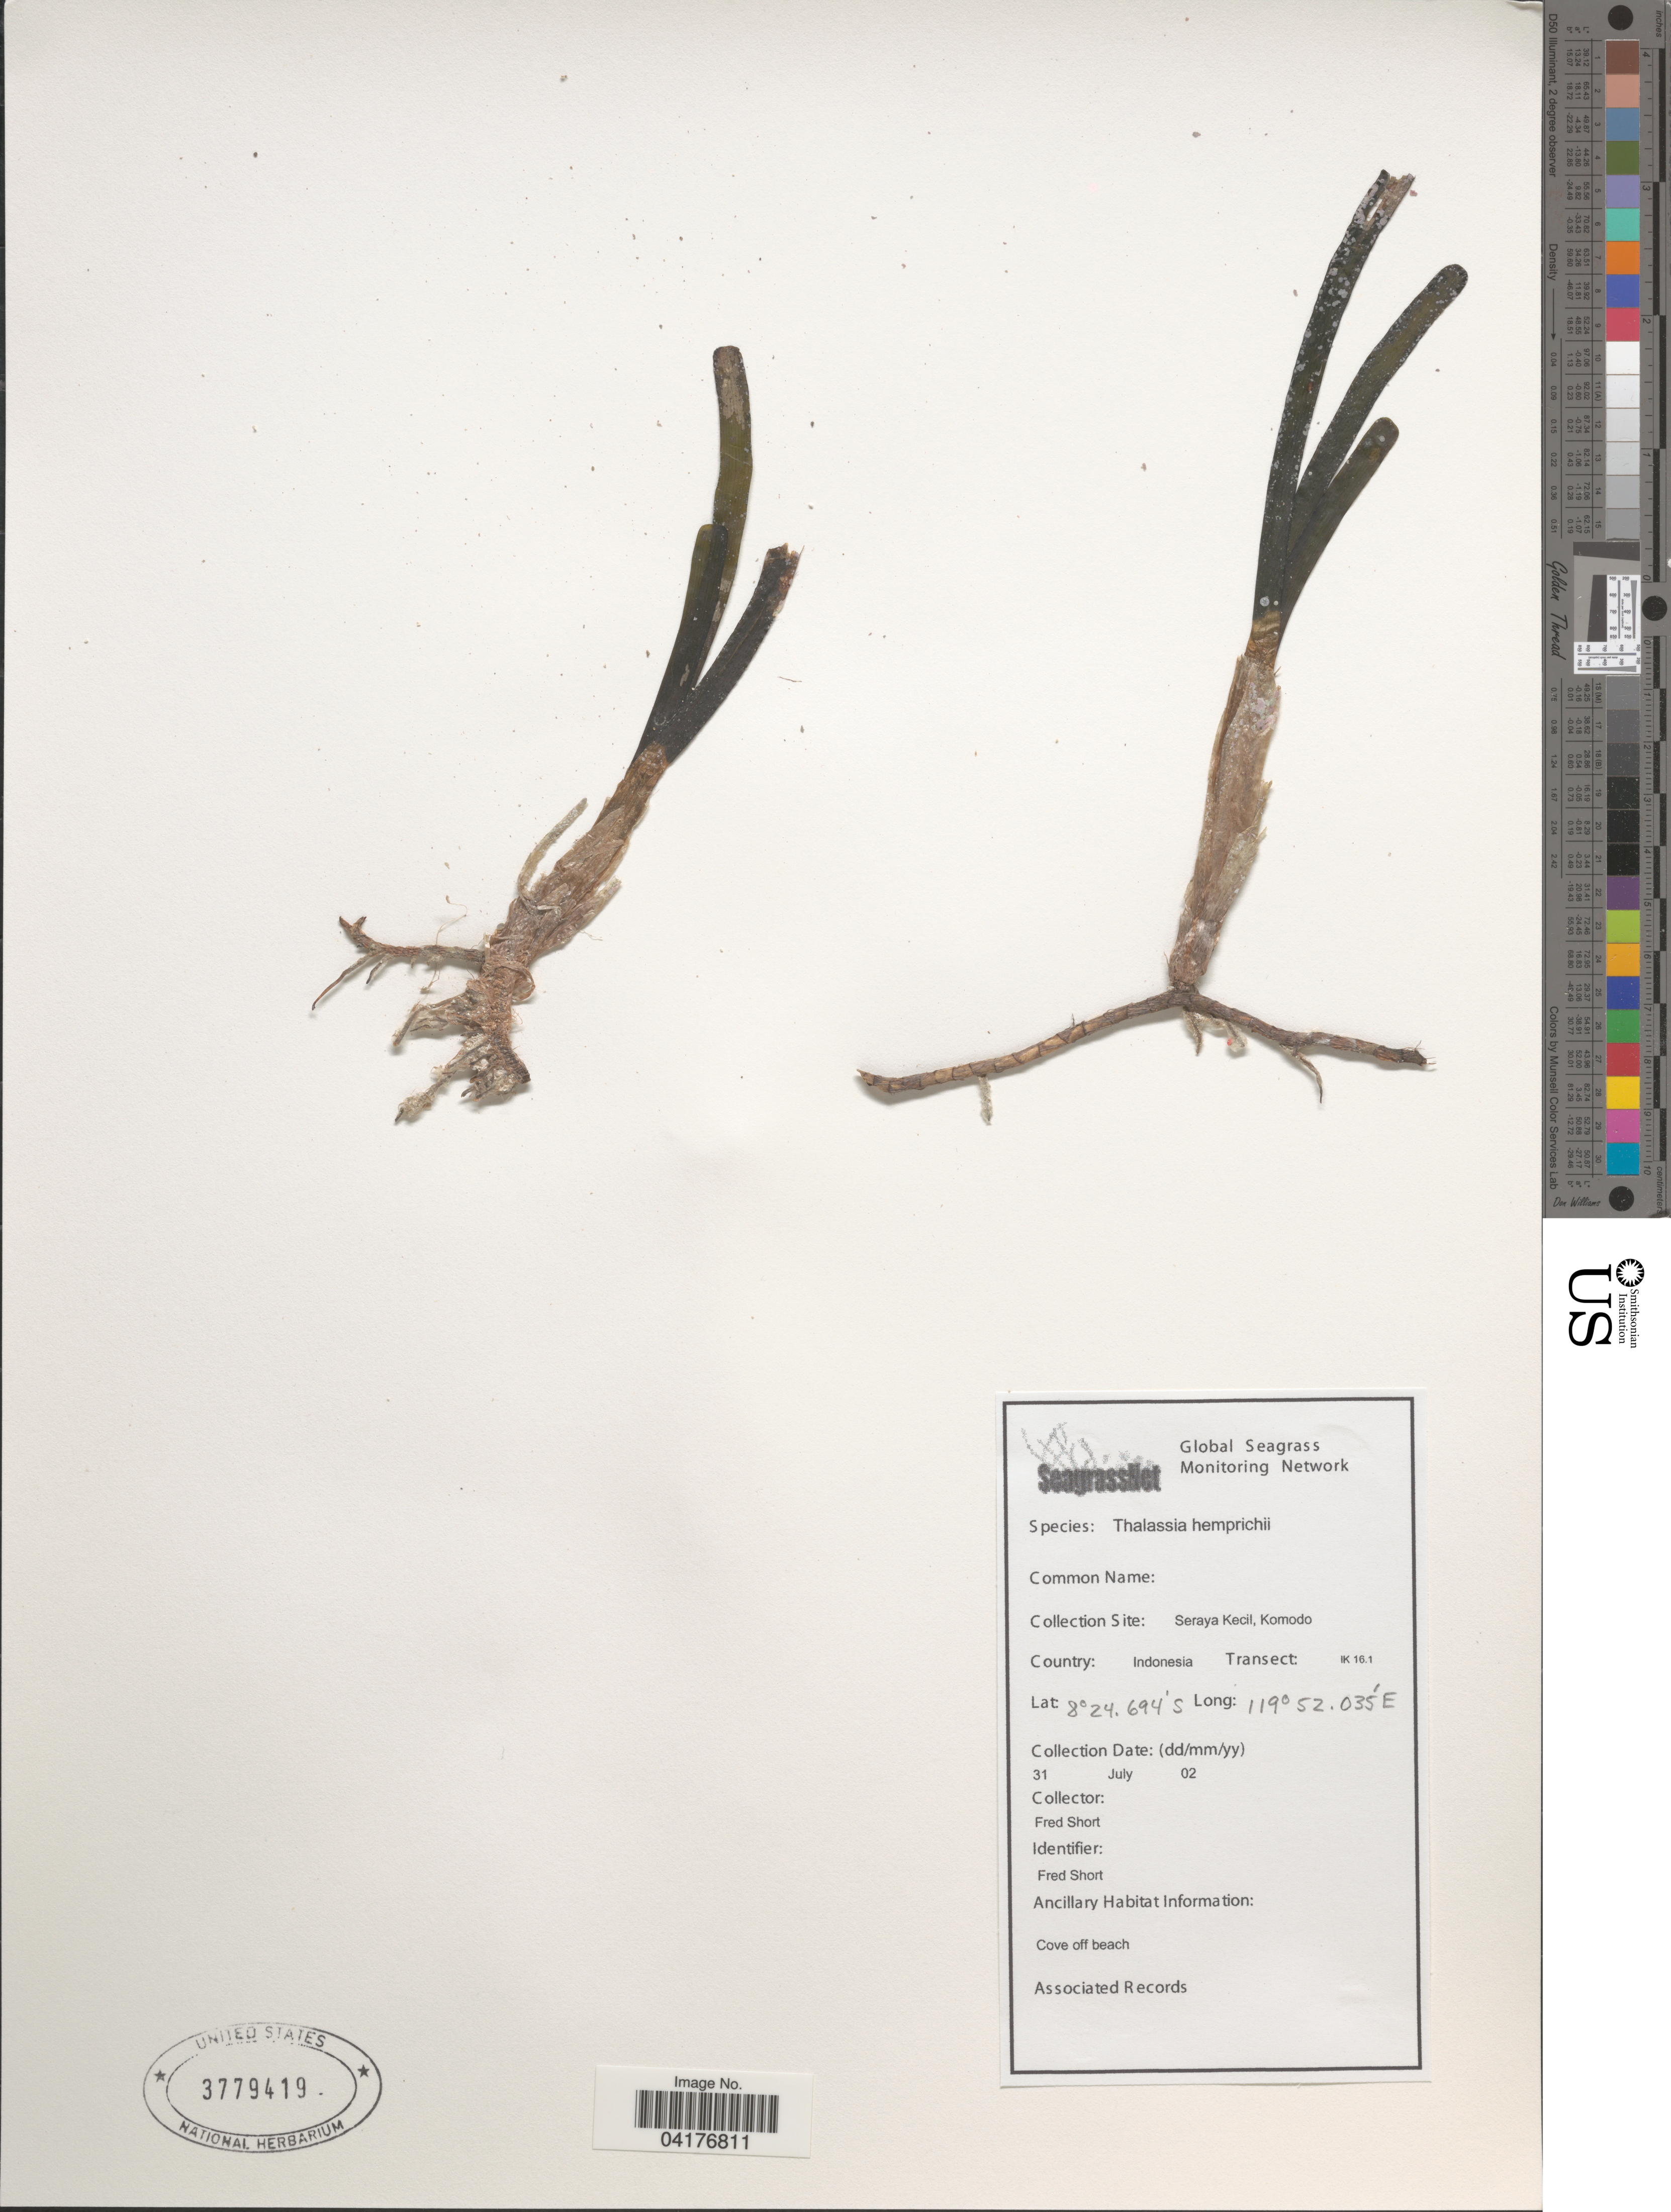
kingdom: Plantae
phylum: Tracheophyta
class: Liliopsida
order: Alismatales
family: Hydrocharitaceae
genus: Enhalus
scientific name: Enhalus acoroides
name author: (L. f.) Royle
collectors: F. Short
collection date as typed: Transcribed d/m/y: 31/7/2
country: Indonesia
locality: Seraya Kecil, Komodo. Transect: IK16.1.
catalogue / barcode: US 3779419